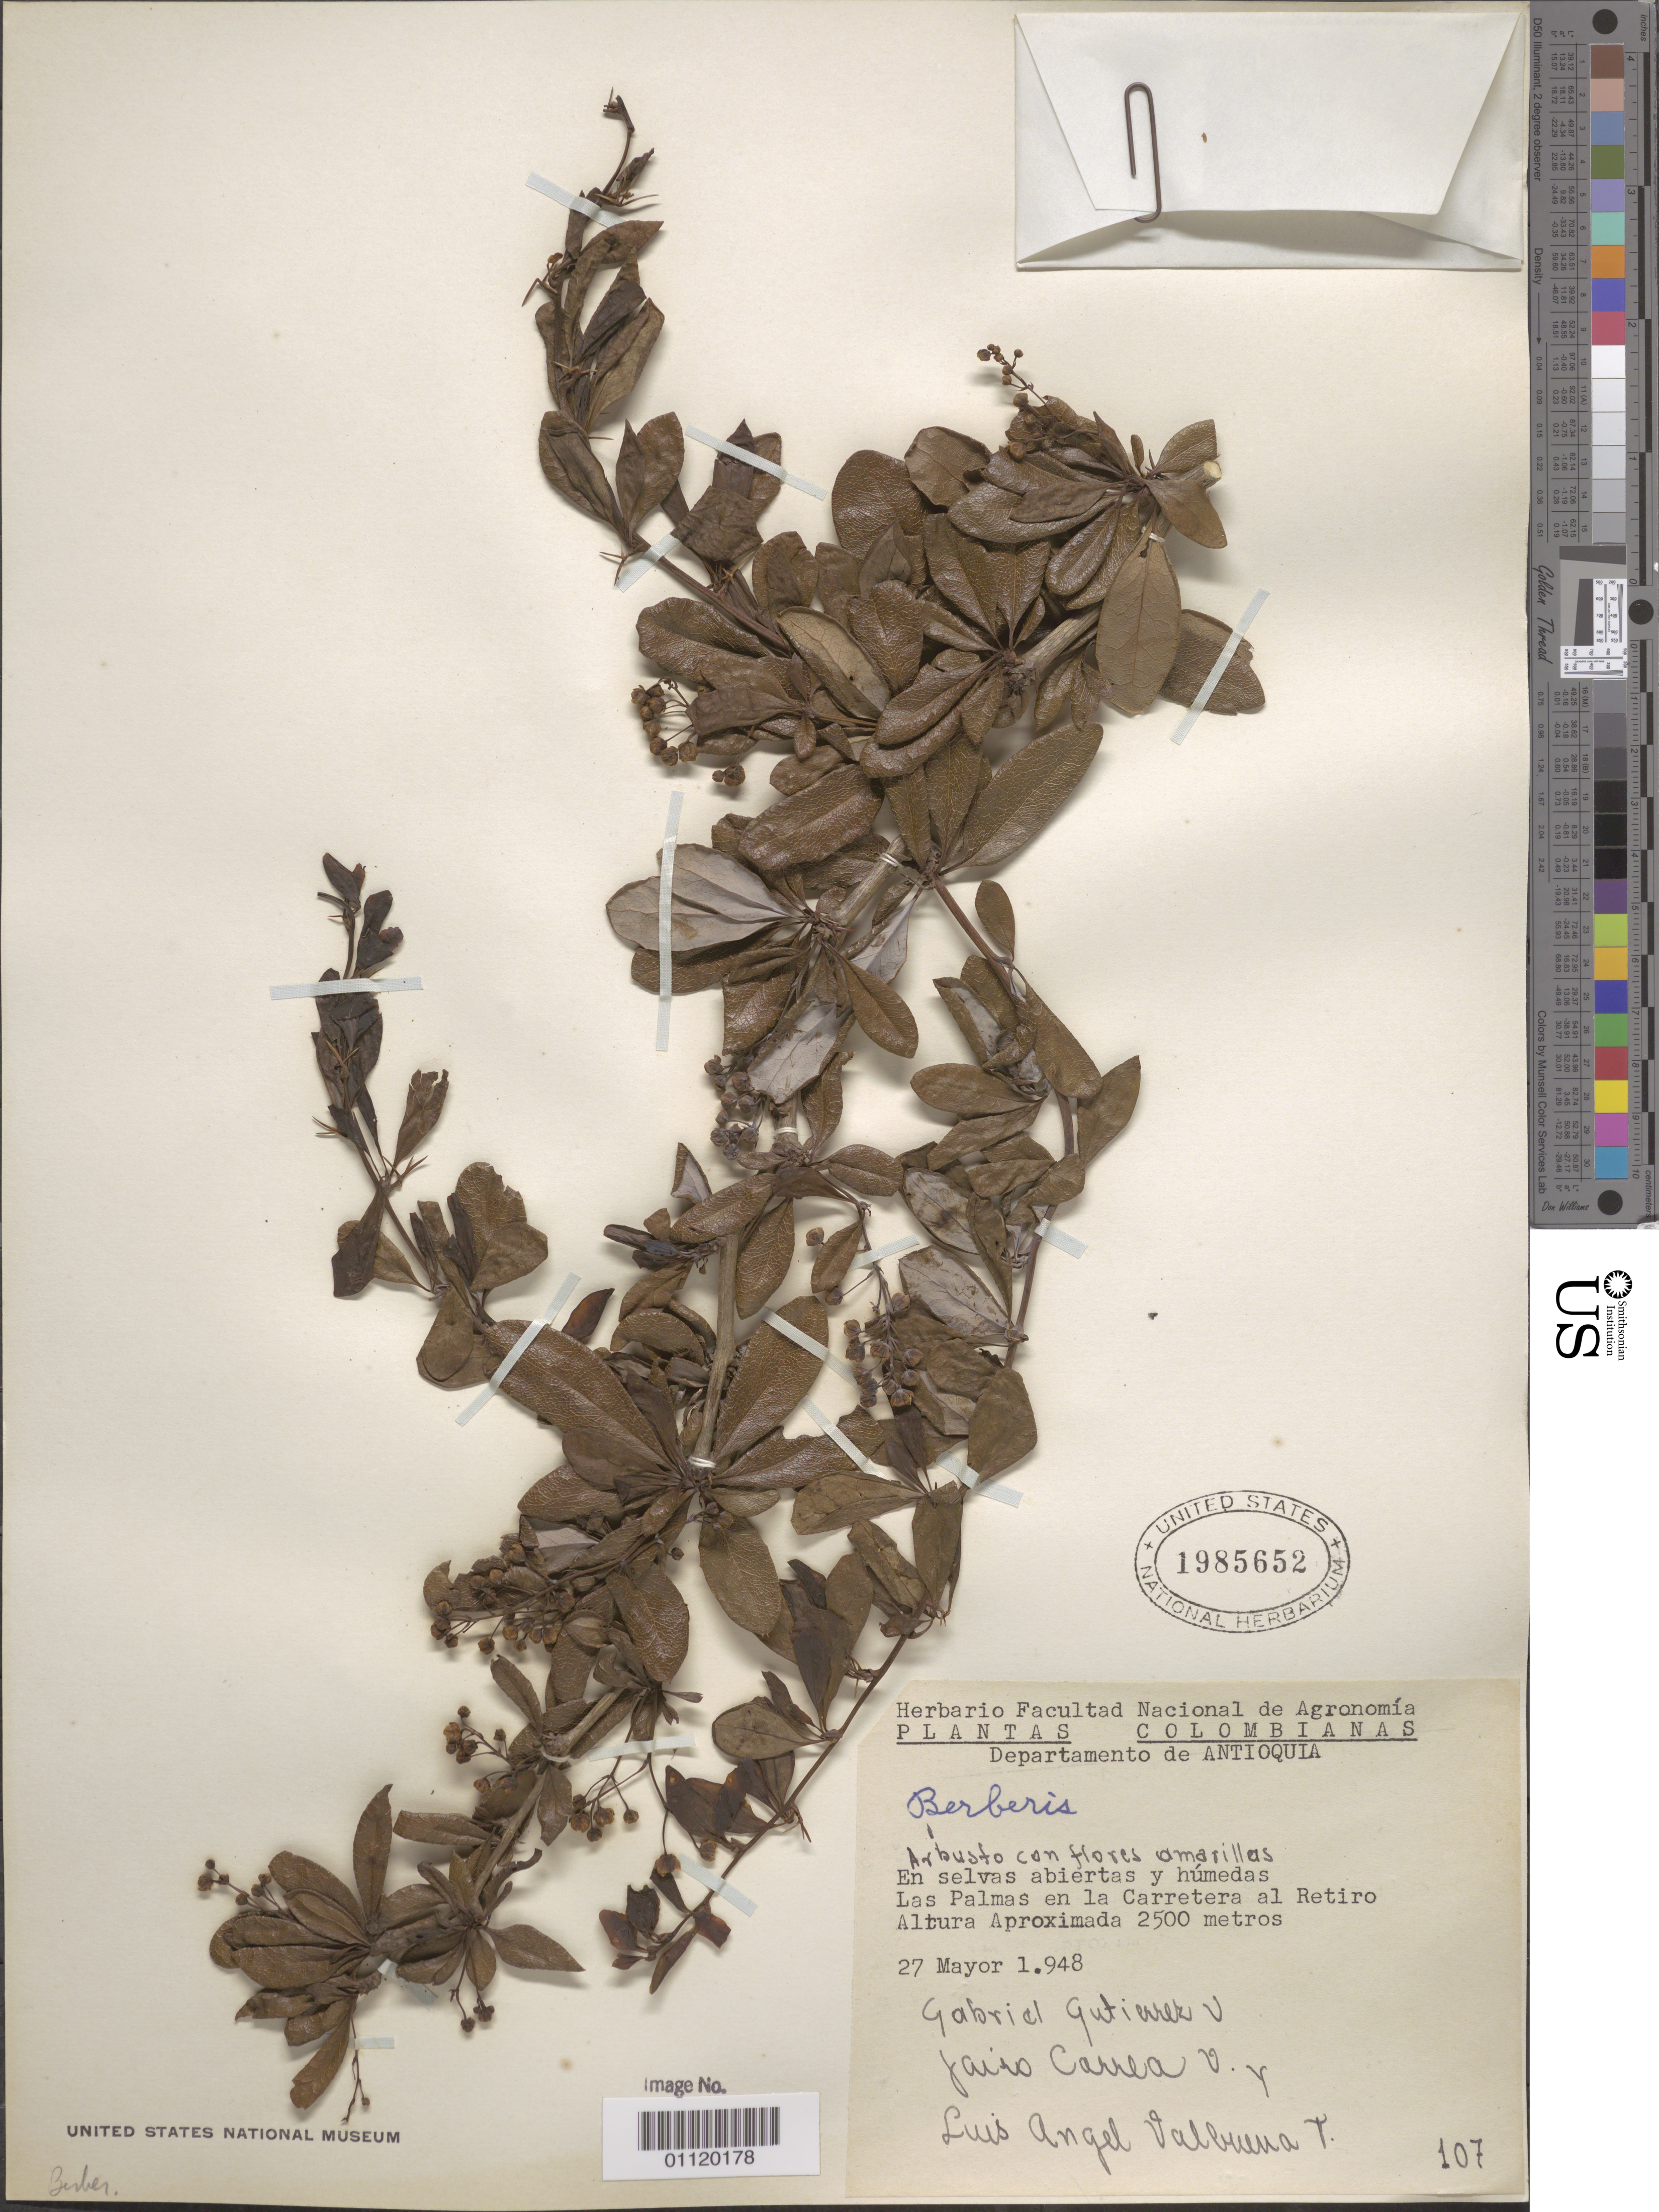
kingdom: Plantae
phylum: Tracheophyta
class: Magnoliopsida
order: Ranunculales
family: Berberidaceae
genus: Berberis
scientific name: Berberis sp.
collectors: G. Gutierrez, J. Carrea & L. Valbuena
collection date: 1948-05-27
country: Colombia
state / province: Antioquia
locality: In open, wet forests. Las Palmas in Carretera al Retiro.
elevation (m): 2500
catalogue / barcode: US 1985652